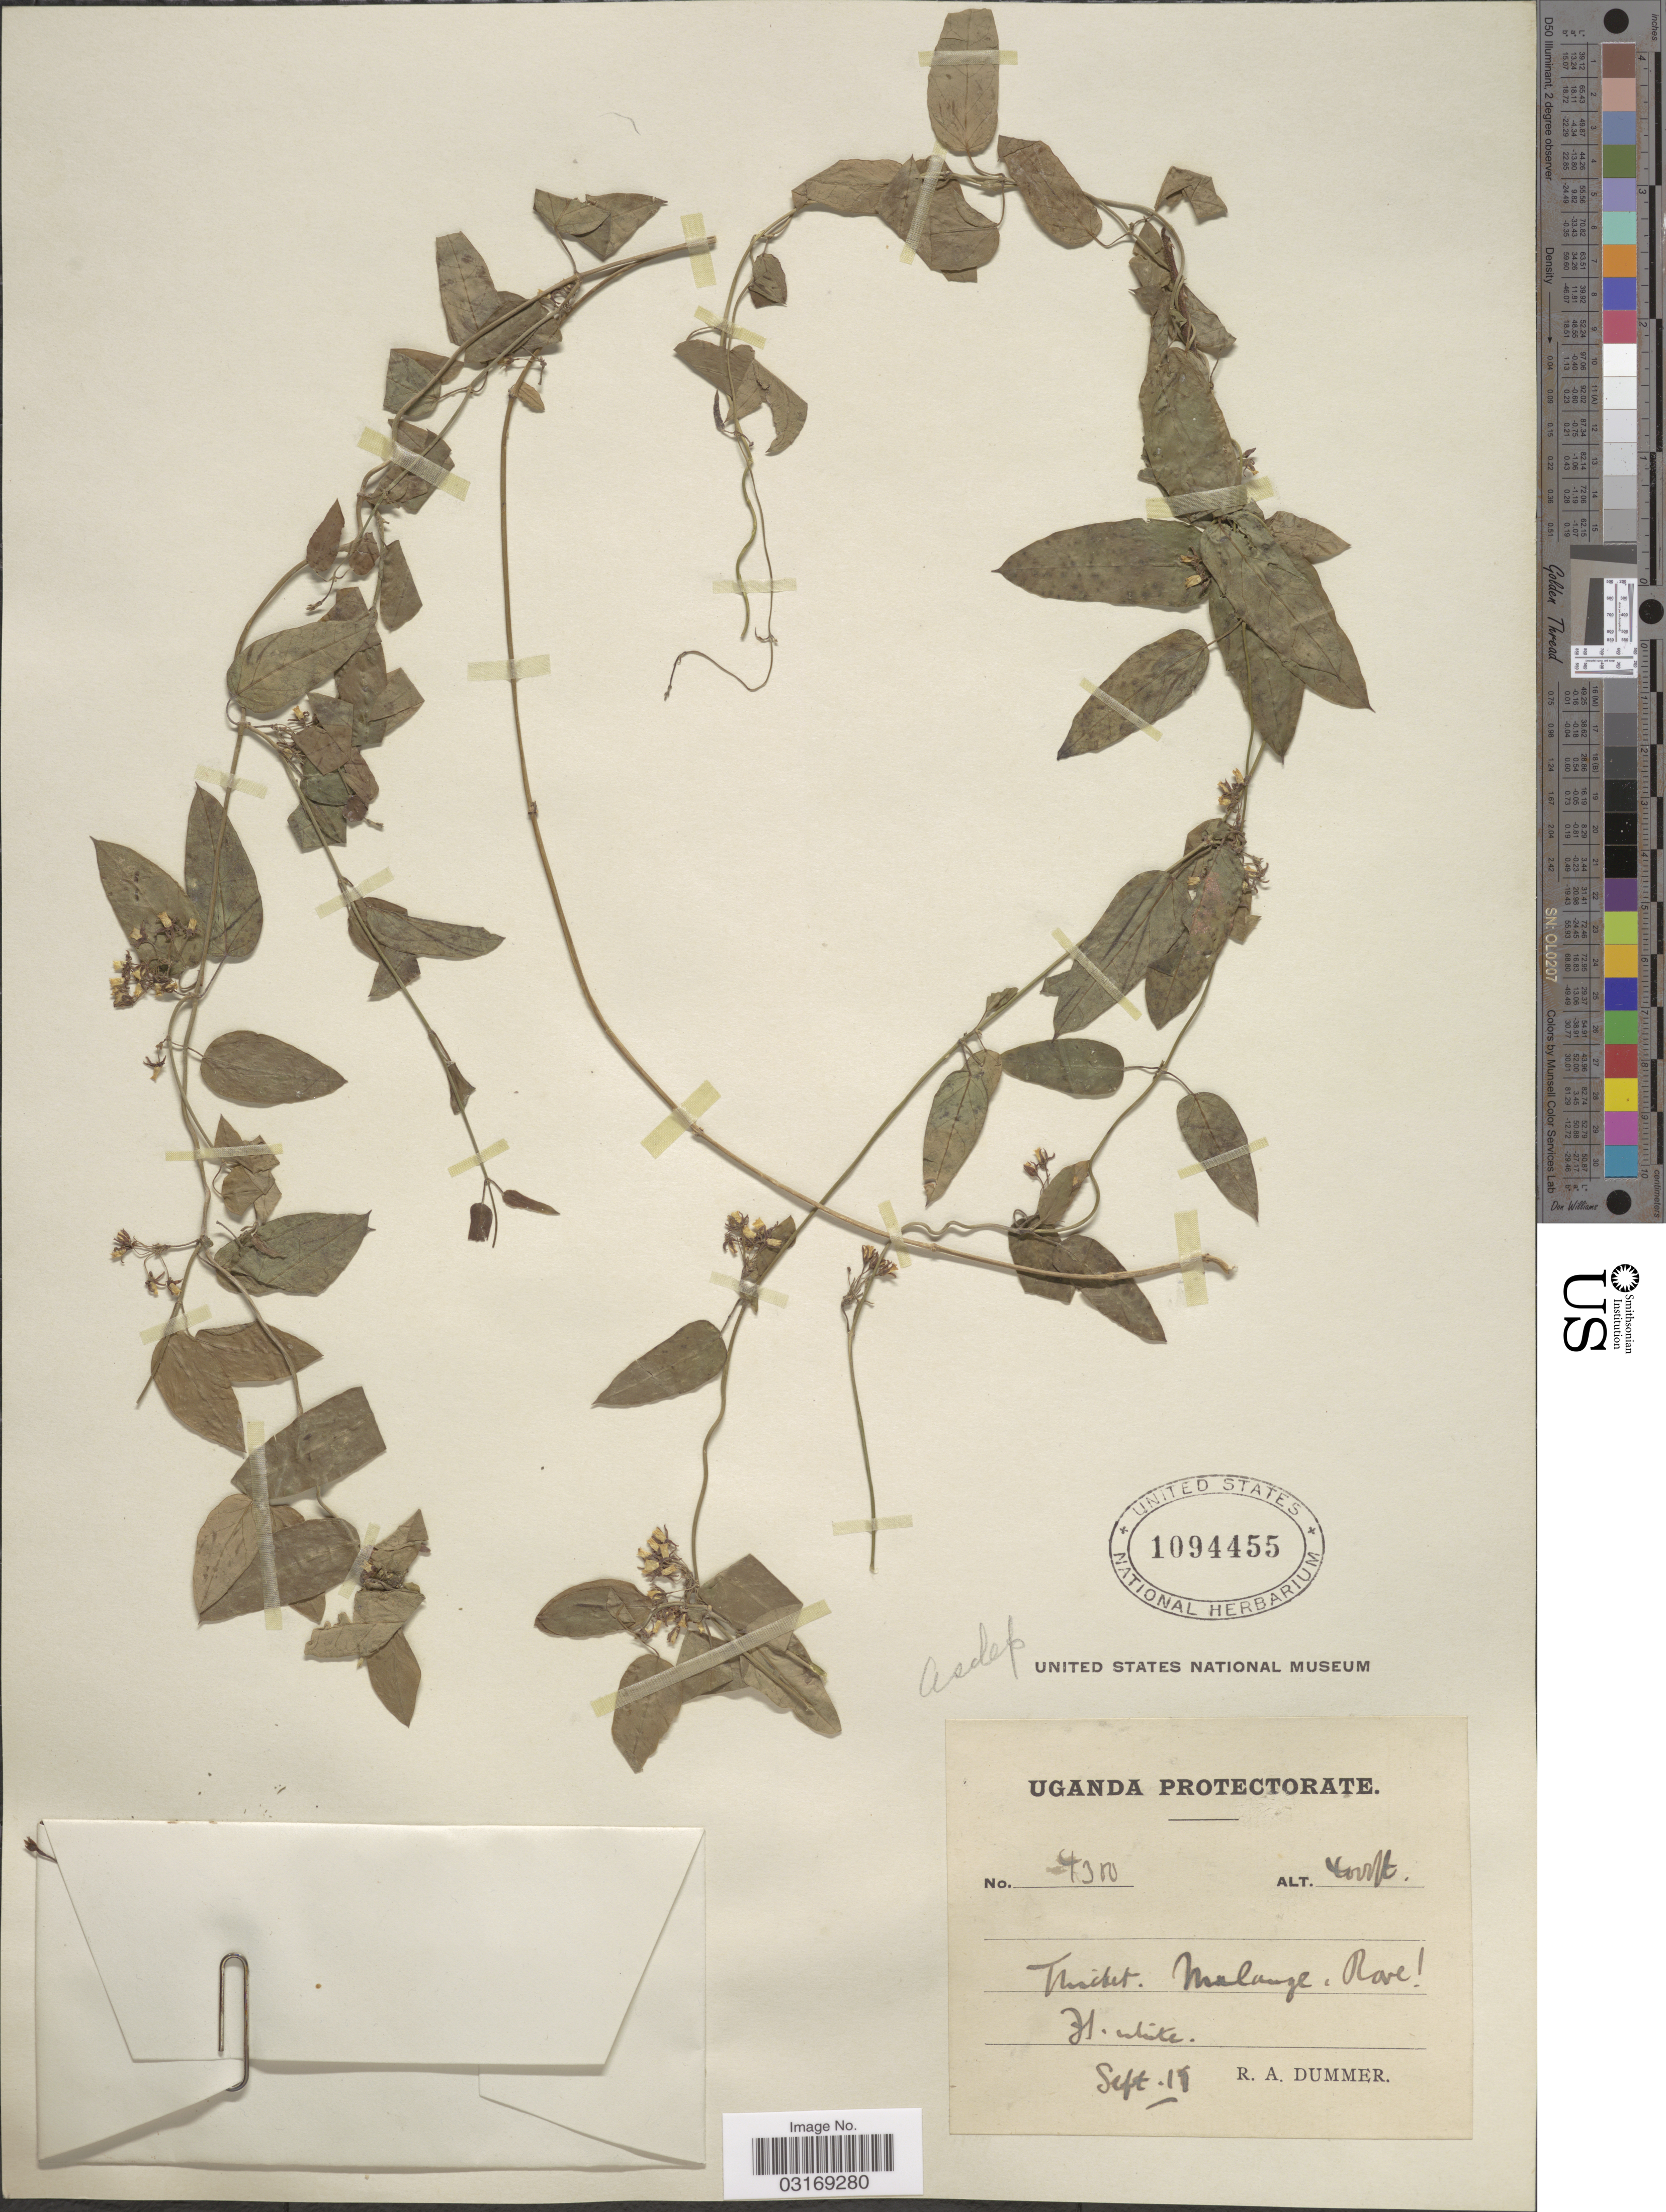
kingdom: Plantae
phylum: Tracheophyta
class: Magnoliopsida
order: Gentianales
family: Apocynaceae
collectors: R. Dümmer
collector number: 4300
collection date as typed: Transcribed d/m/y: /9/19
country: Uganda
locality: Mulange.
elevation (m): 1219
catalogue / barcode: US 1094455